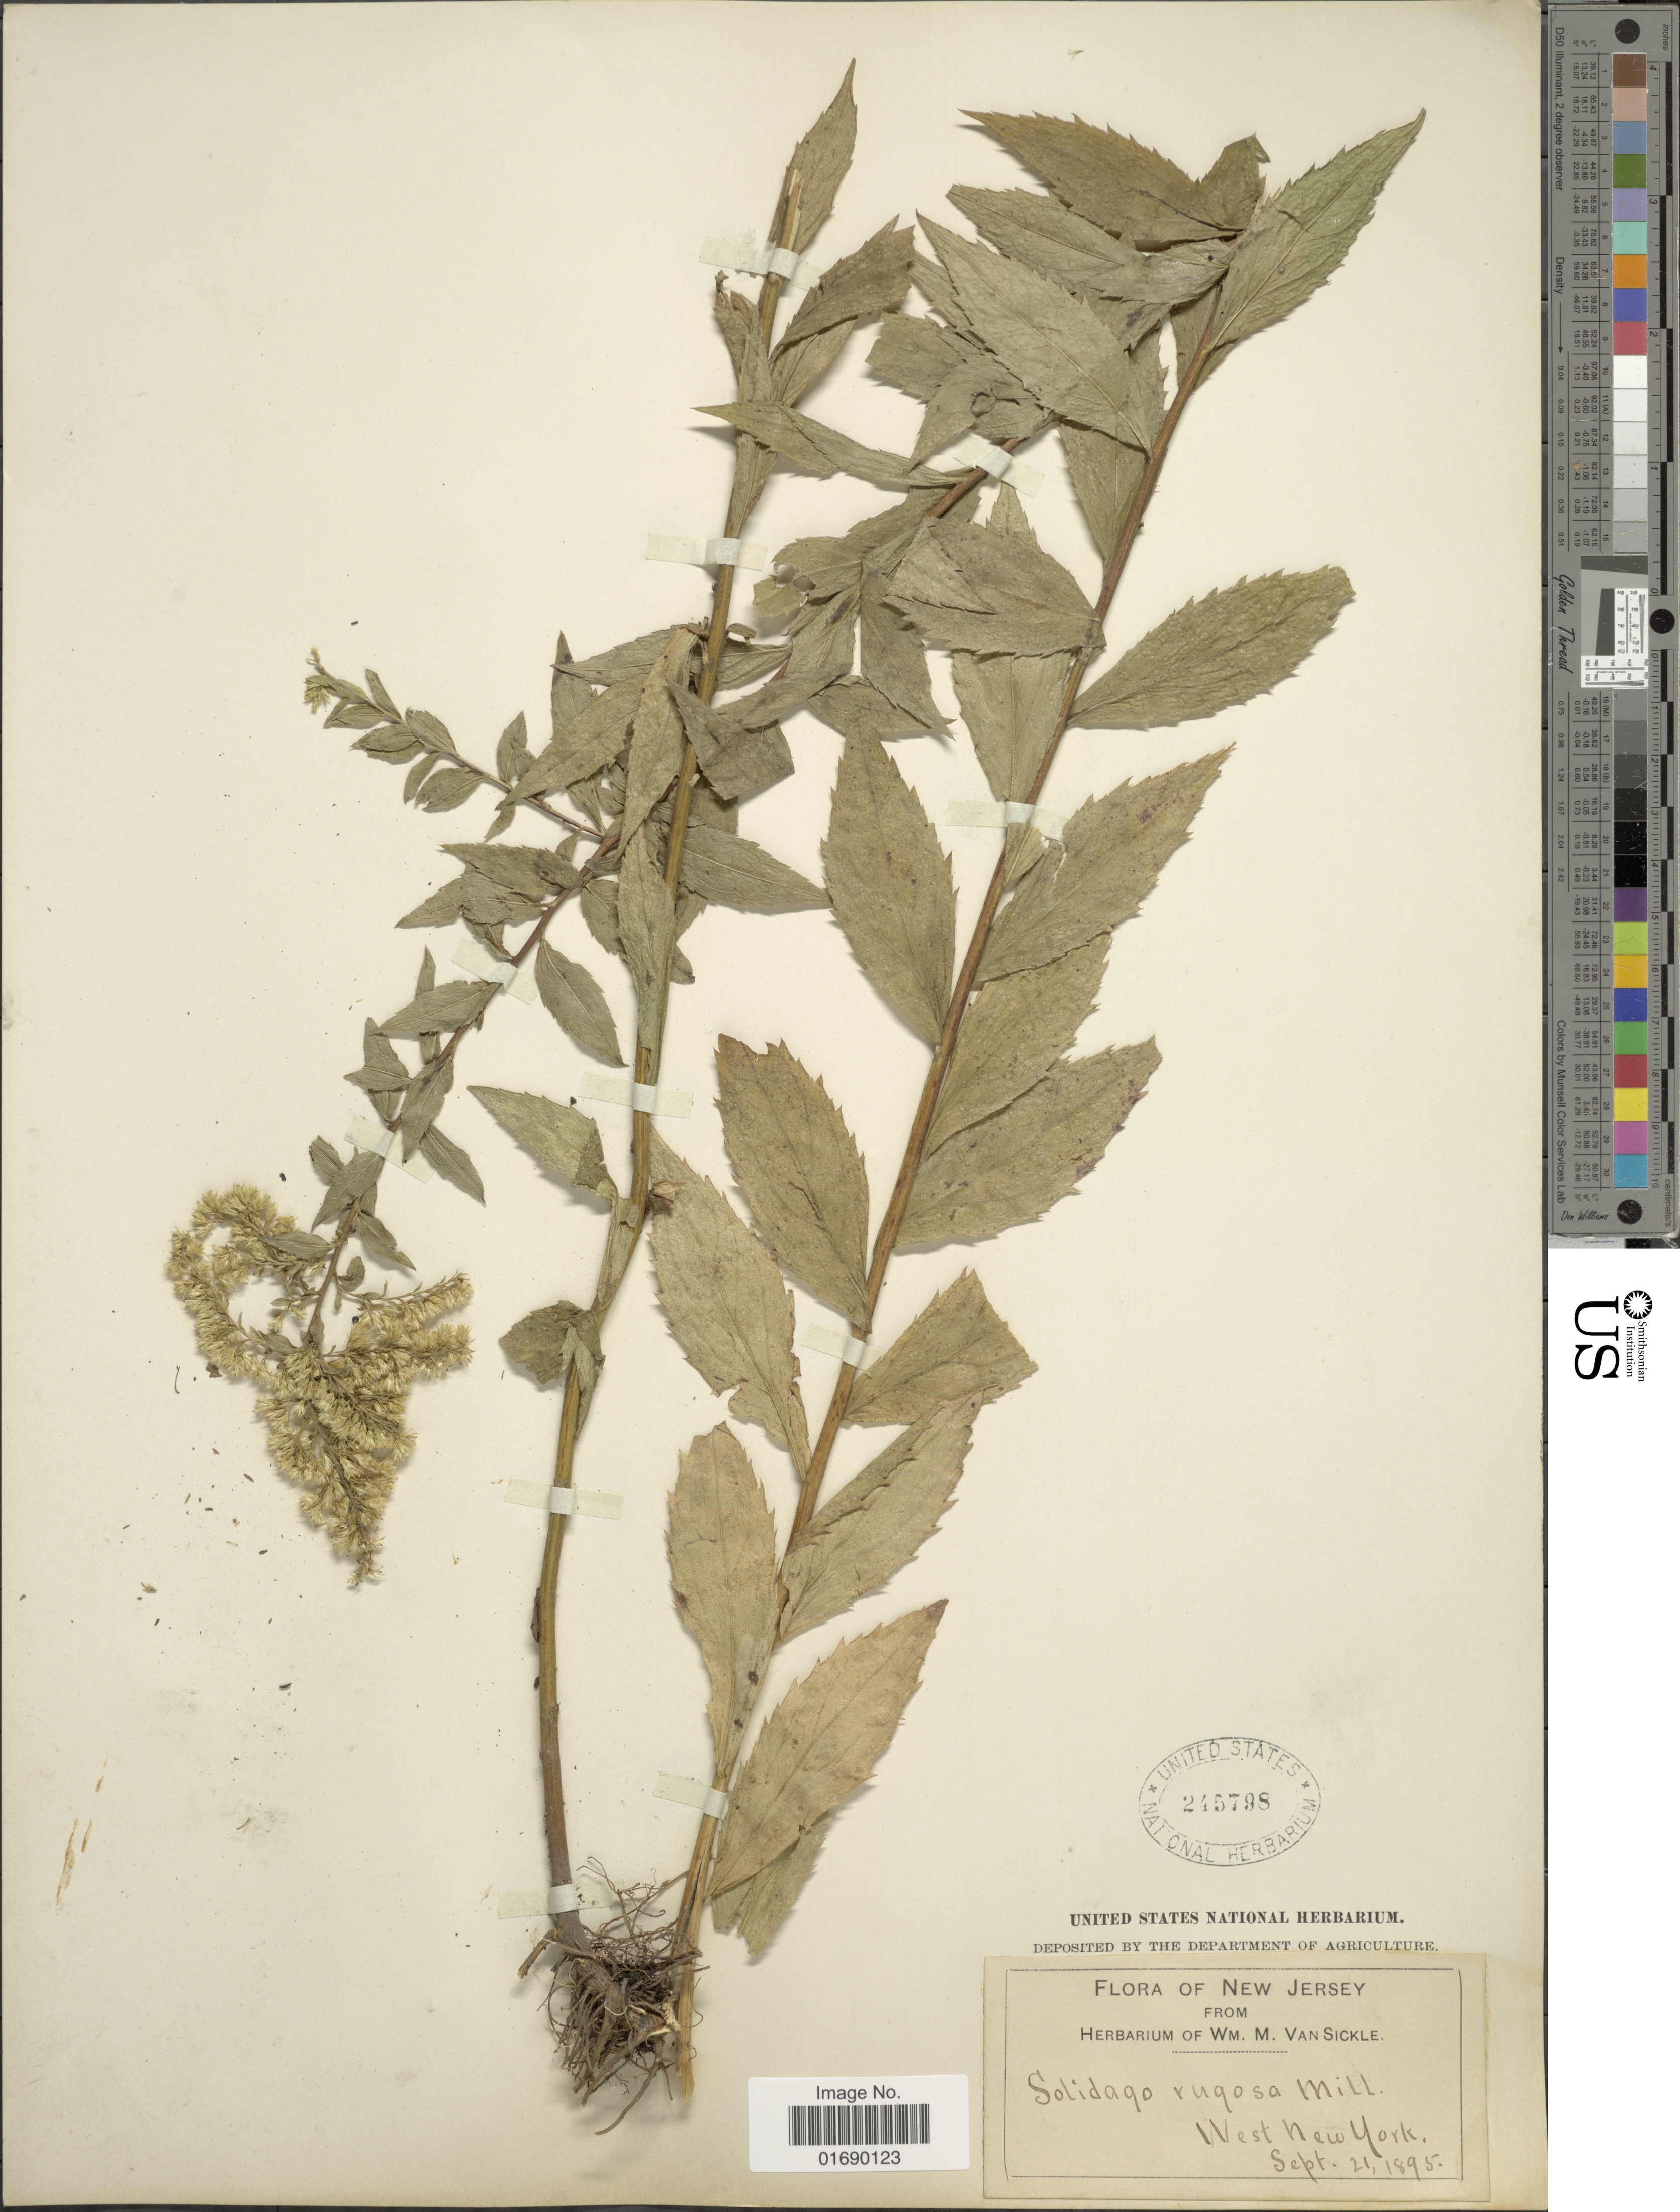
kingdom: Plantae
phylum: Tracheophyta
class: Magnoliopsida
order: Asterales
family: Asteraceae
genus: Solidago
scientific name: Solidago rugosa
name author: Mill.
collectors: ex herb. Wm. M. Van Sickle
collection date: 1895-09-21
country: United States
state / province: New York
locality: New jersey, West New York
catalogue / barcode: US 245798